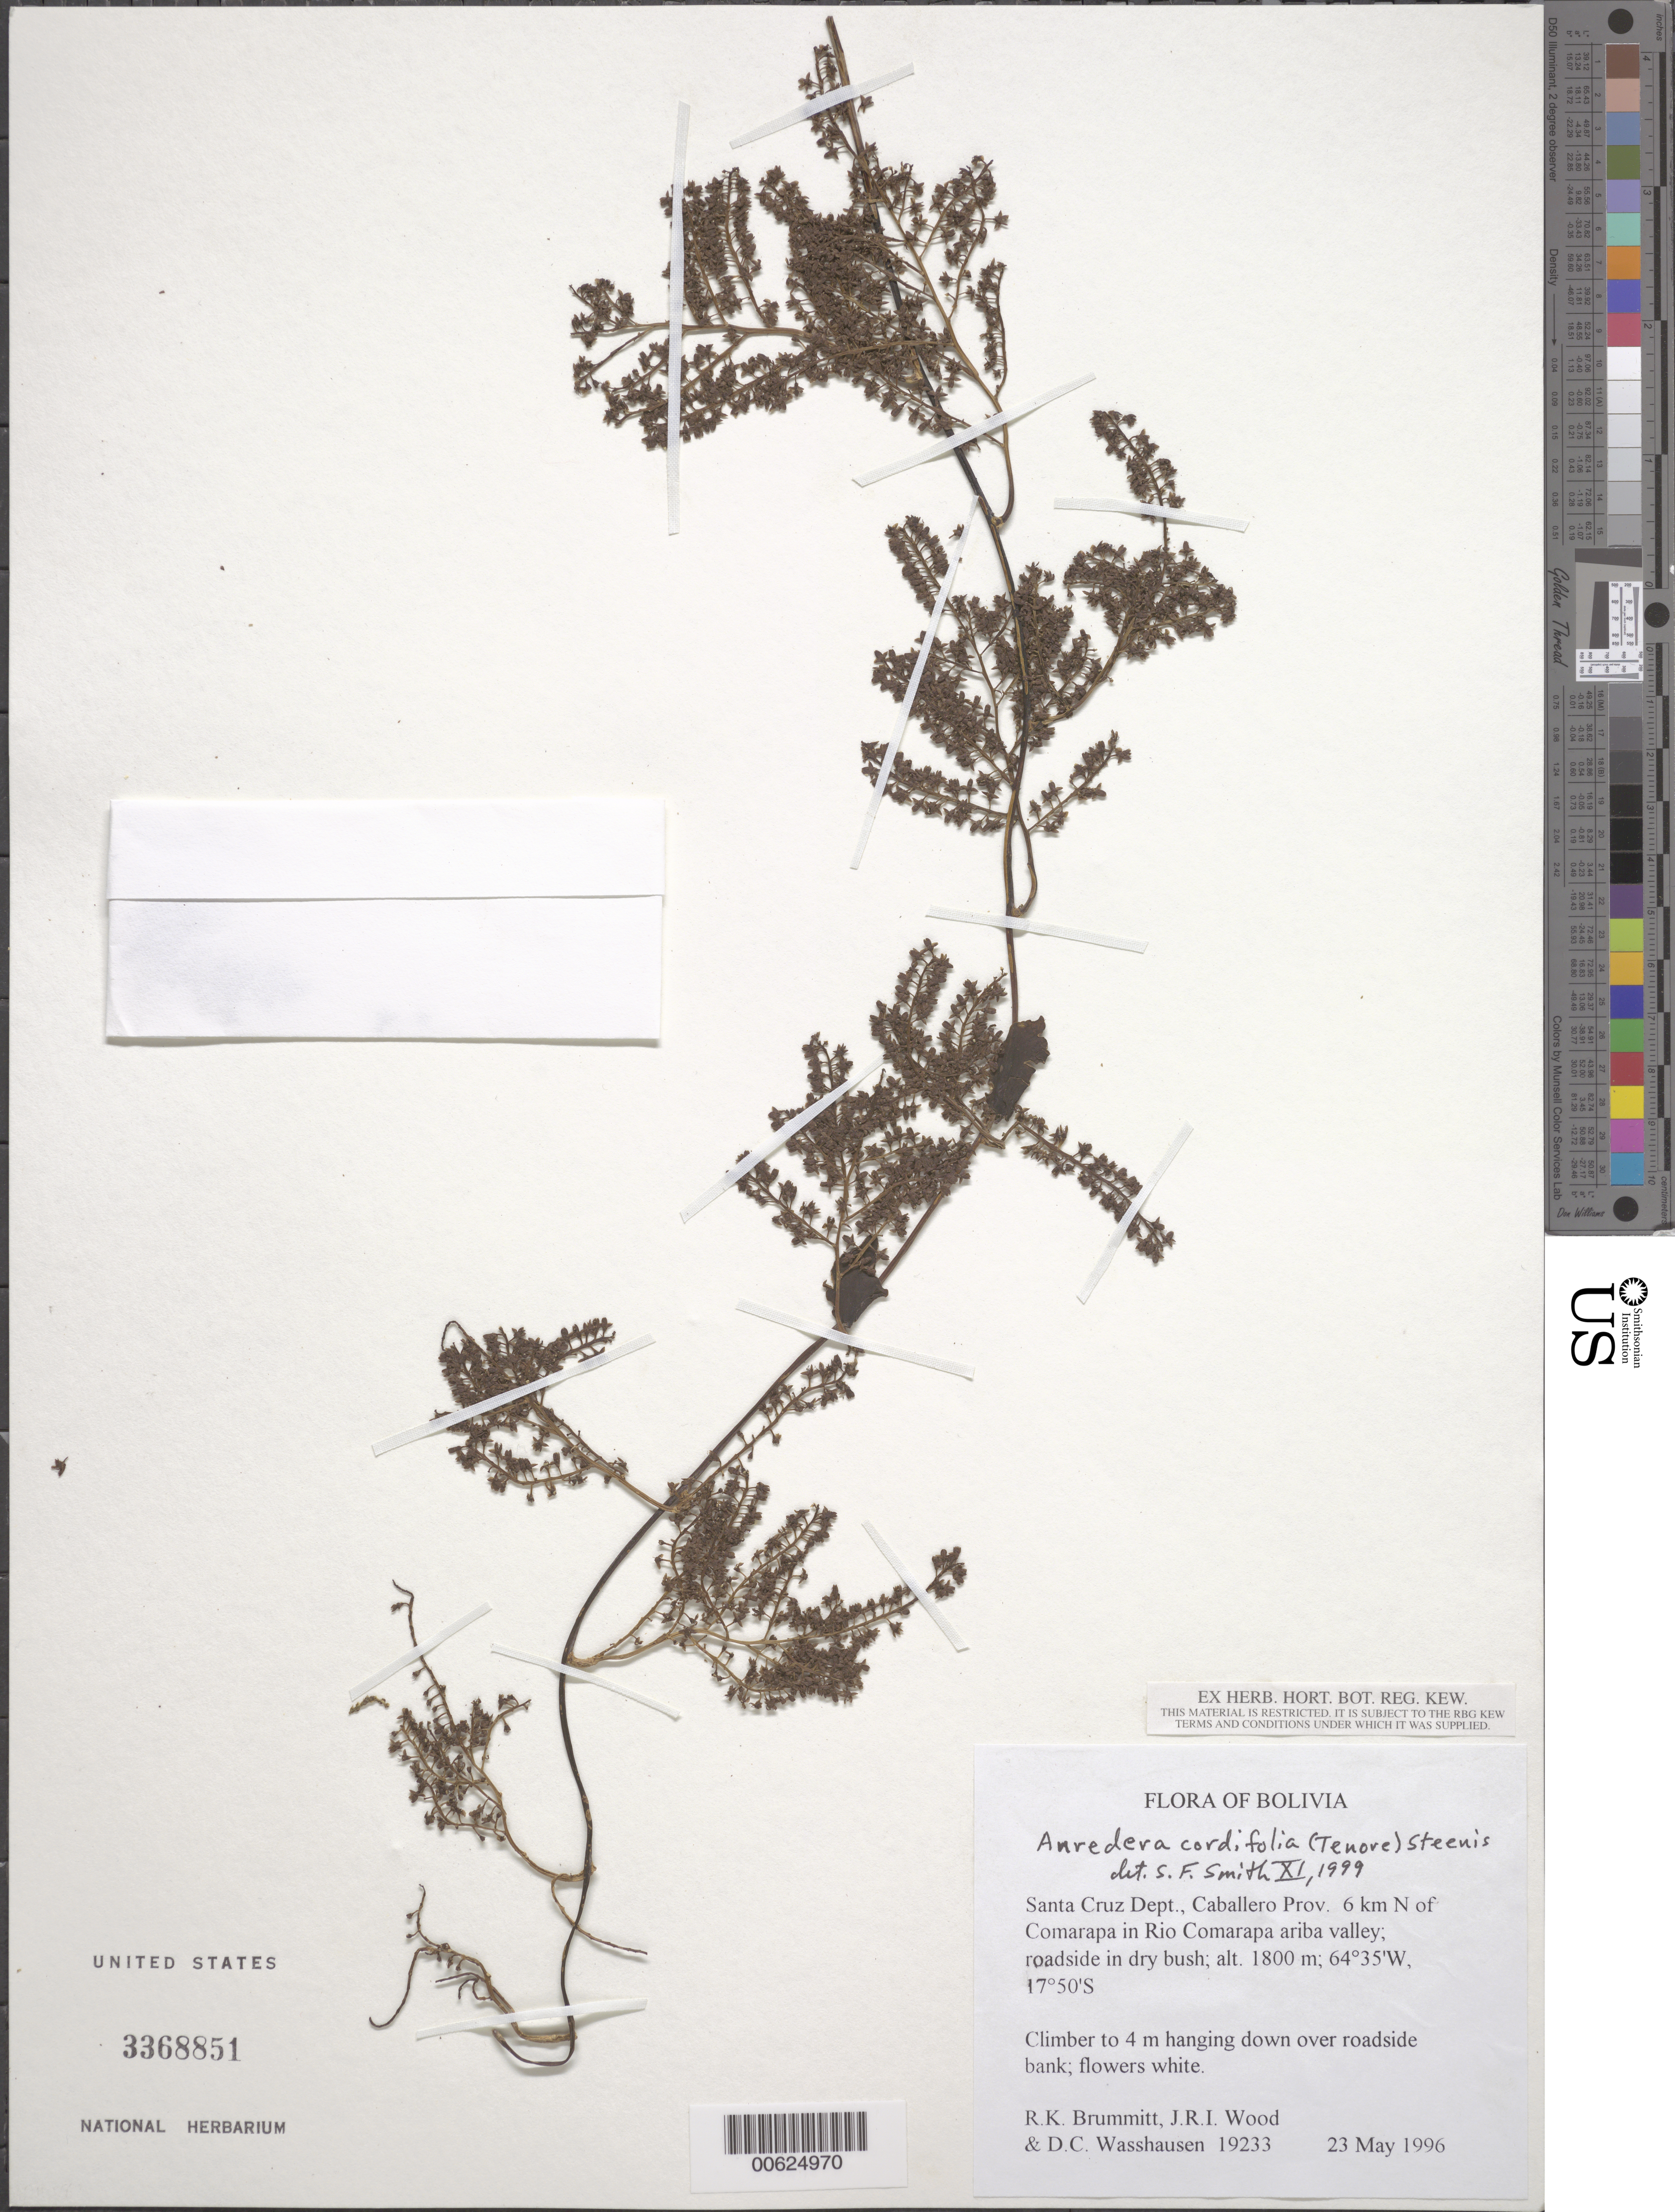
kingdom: Plantae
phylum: Tracheophyta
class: Magnoliopsida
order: Caryophyllales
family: Basellaceae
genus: Anredera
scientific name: Anredera cordifolia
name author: (Ten.) Steenis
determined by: Smith, Stephen F., (US), NMNH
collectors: R. K. Brummitt, J. R. I. Wood & D. C. Wasshausen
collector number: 19233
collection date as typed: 23 May 1996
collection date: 1996-05-23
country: Bolivia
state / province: Santa Cruz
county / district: Manuel María Caballero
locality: N of Comarapa Ariba Valley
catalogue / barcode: US 3368851